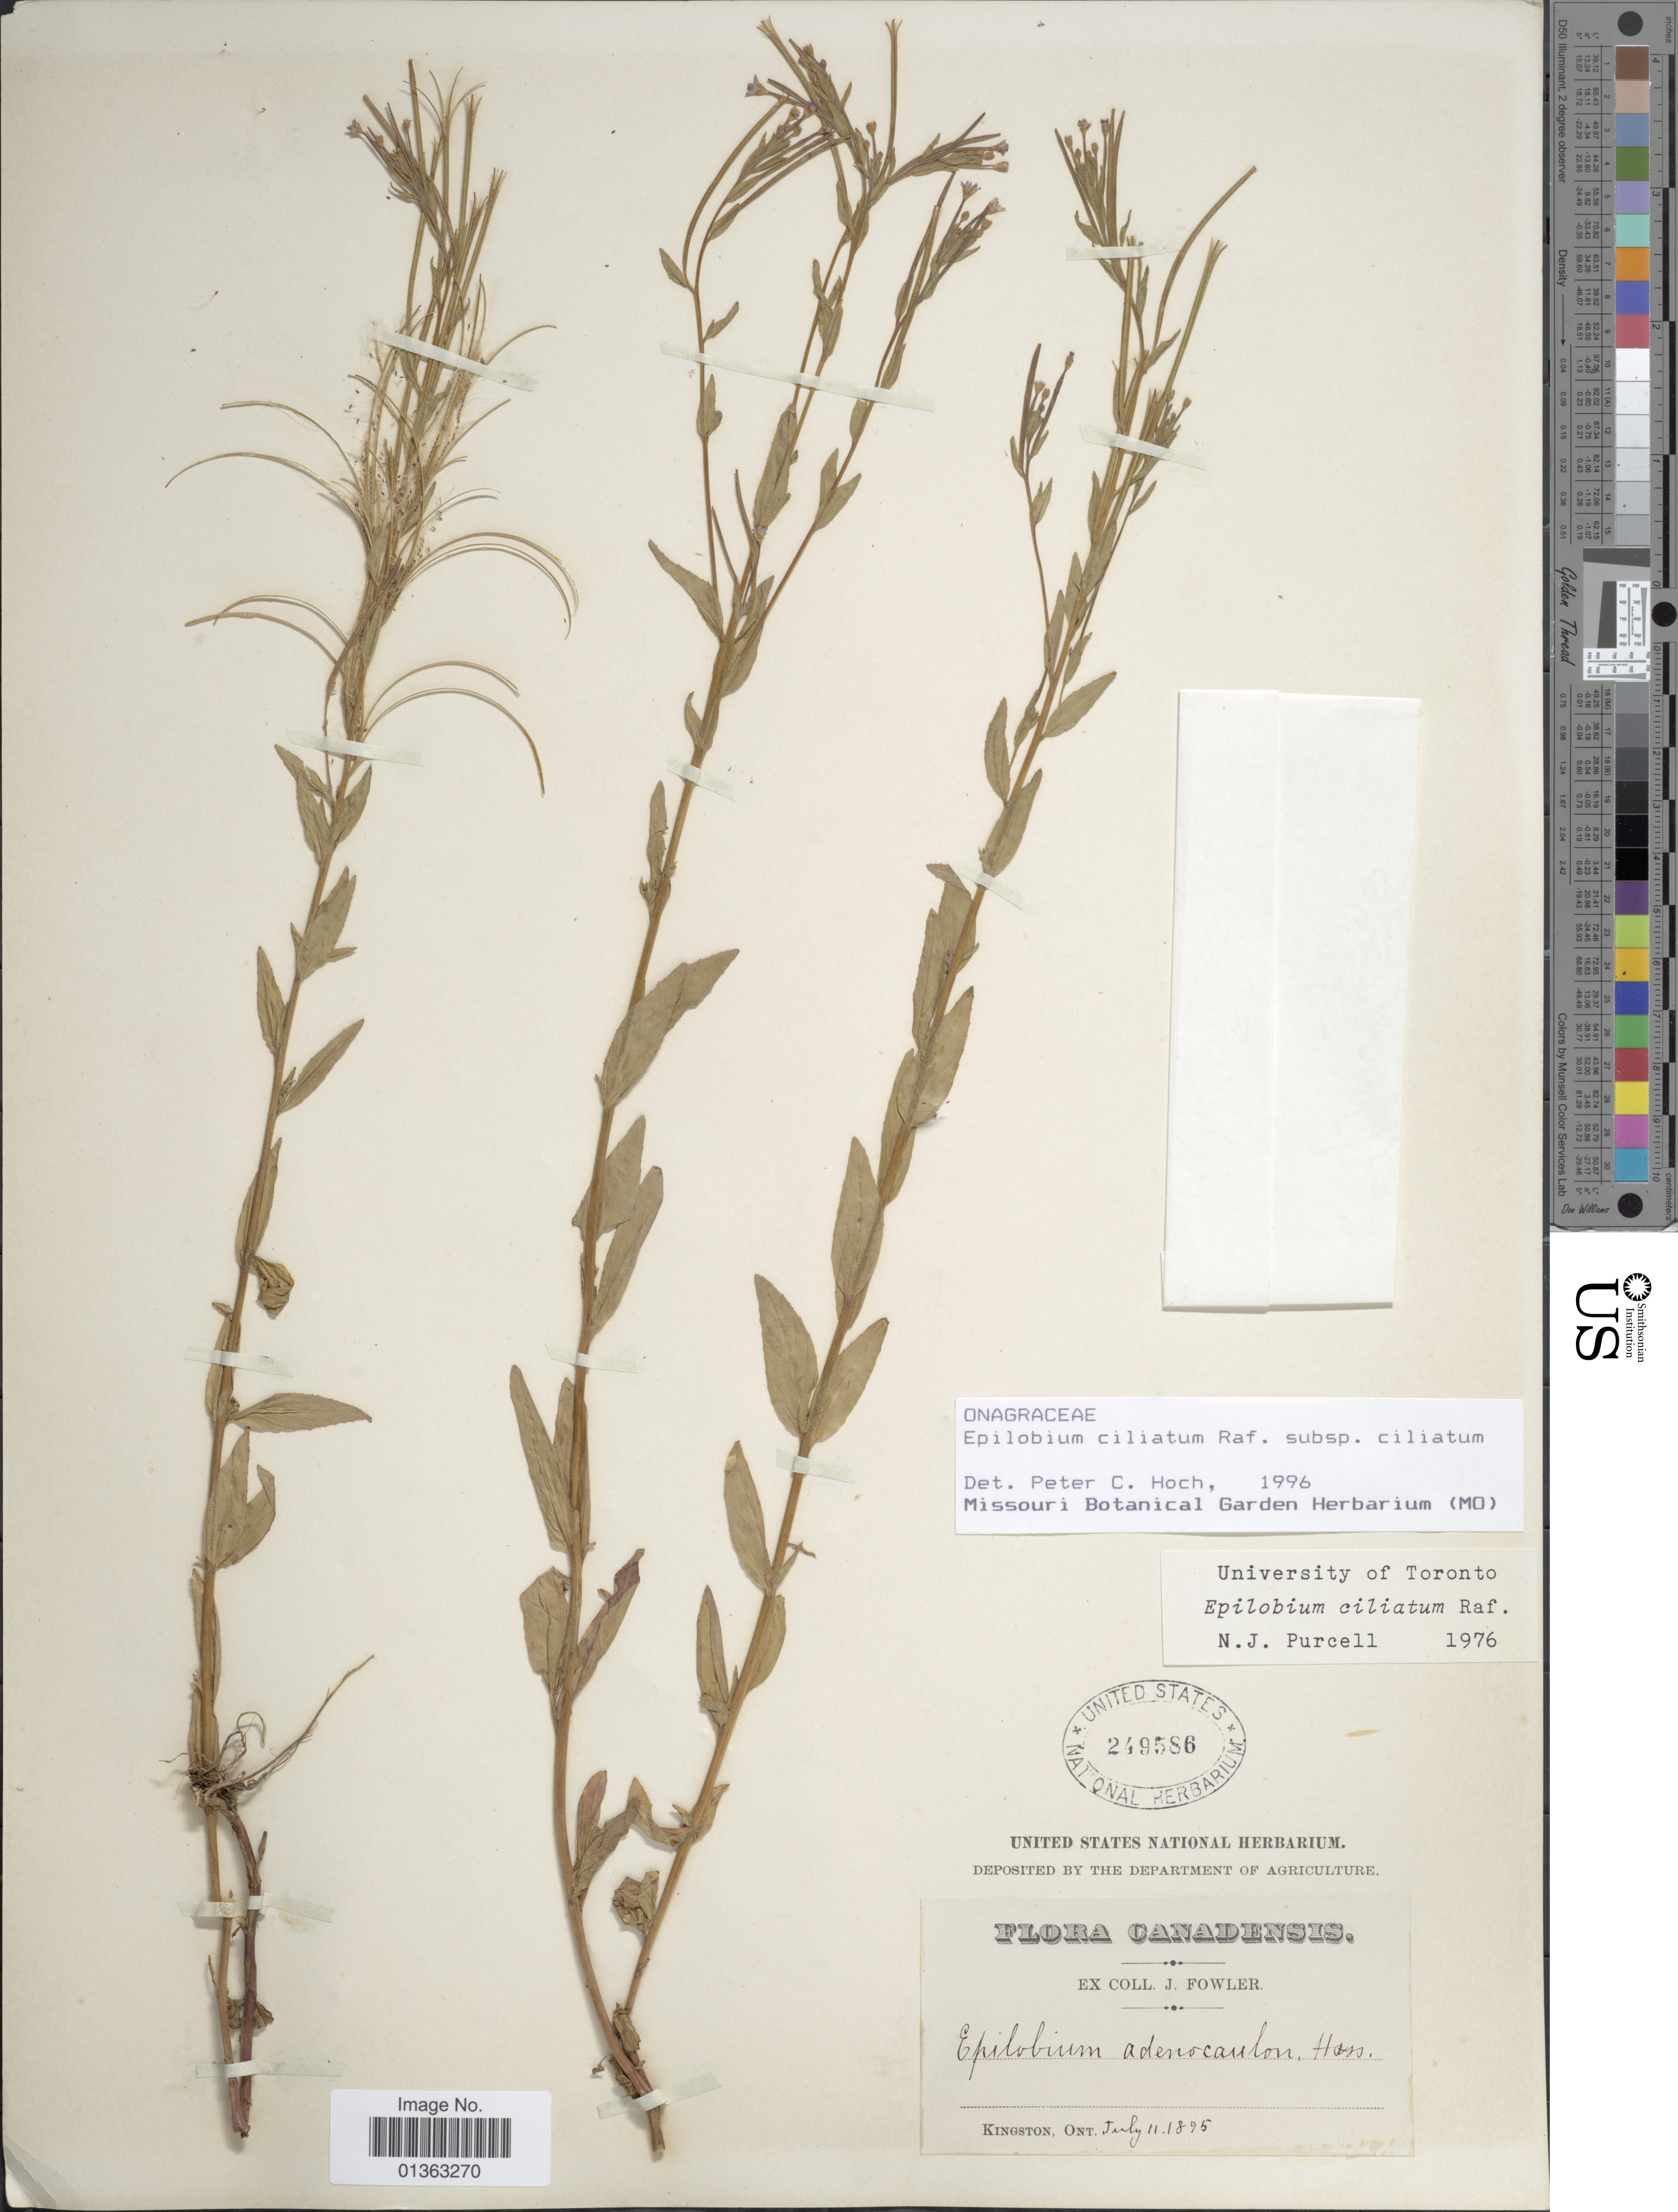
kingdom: Plantae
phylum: Tracheophyta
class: Magnoliopsida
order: Myrtales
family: Onagraceae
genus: Epilobium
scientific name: Epilobium ciliatum subsp. ciliatum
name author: Raf.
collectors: J. P. Fowler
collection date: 1895-07-11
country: Canada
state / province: Ontario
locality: Kingston.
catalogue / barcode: US 249586